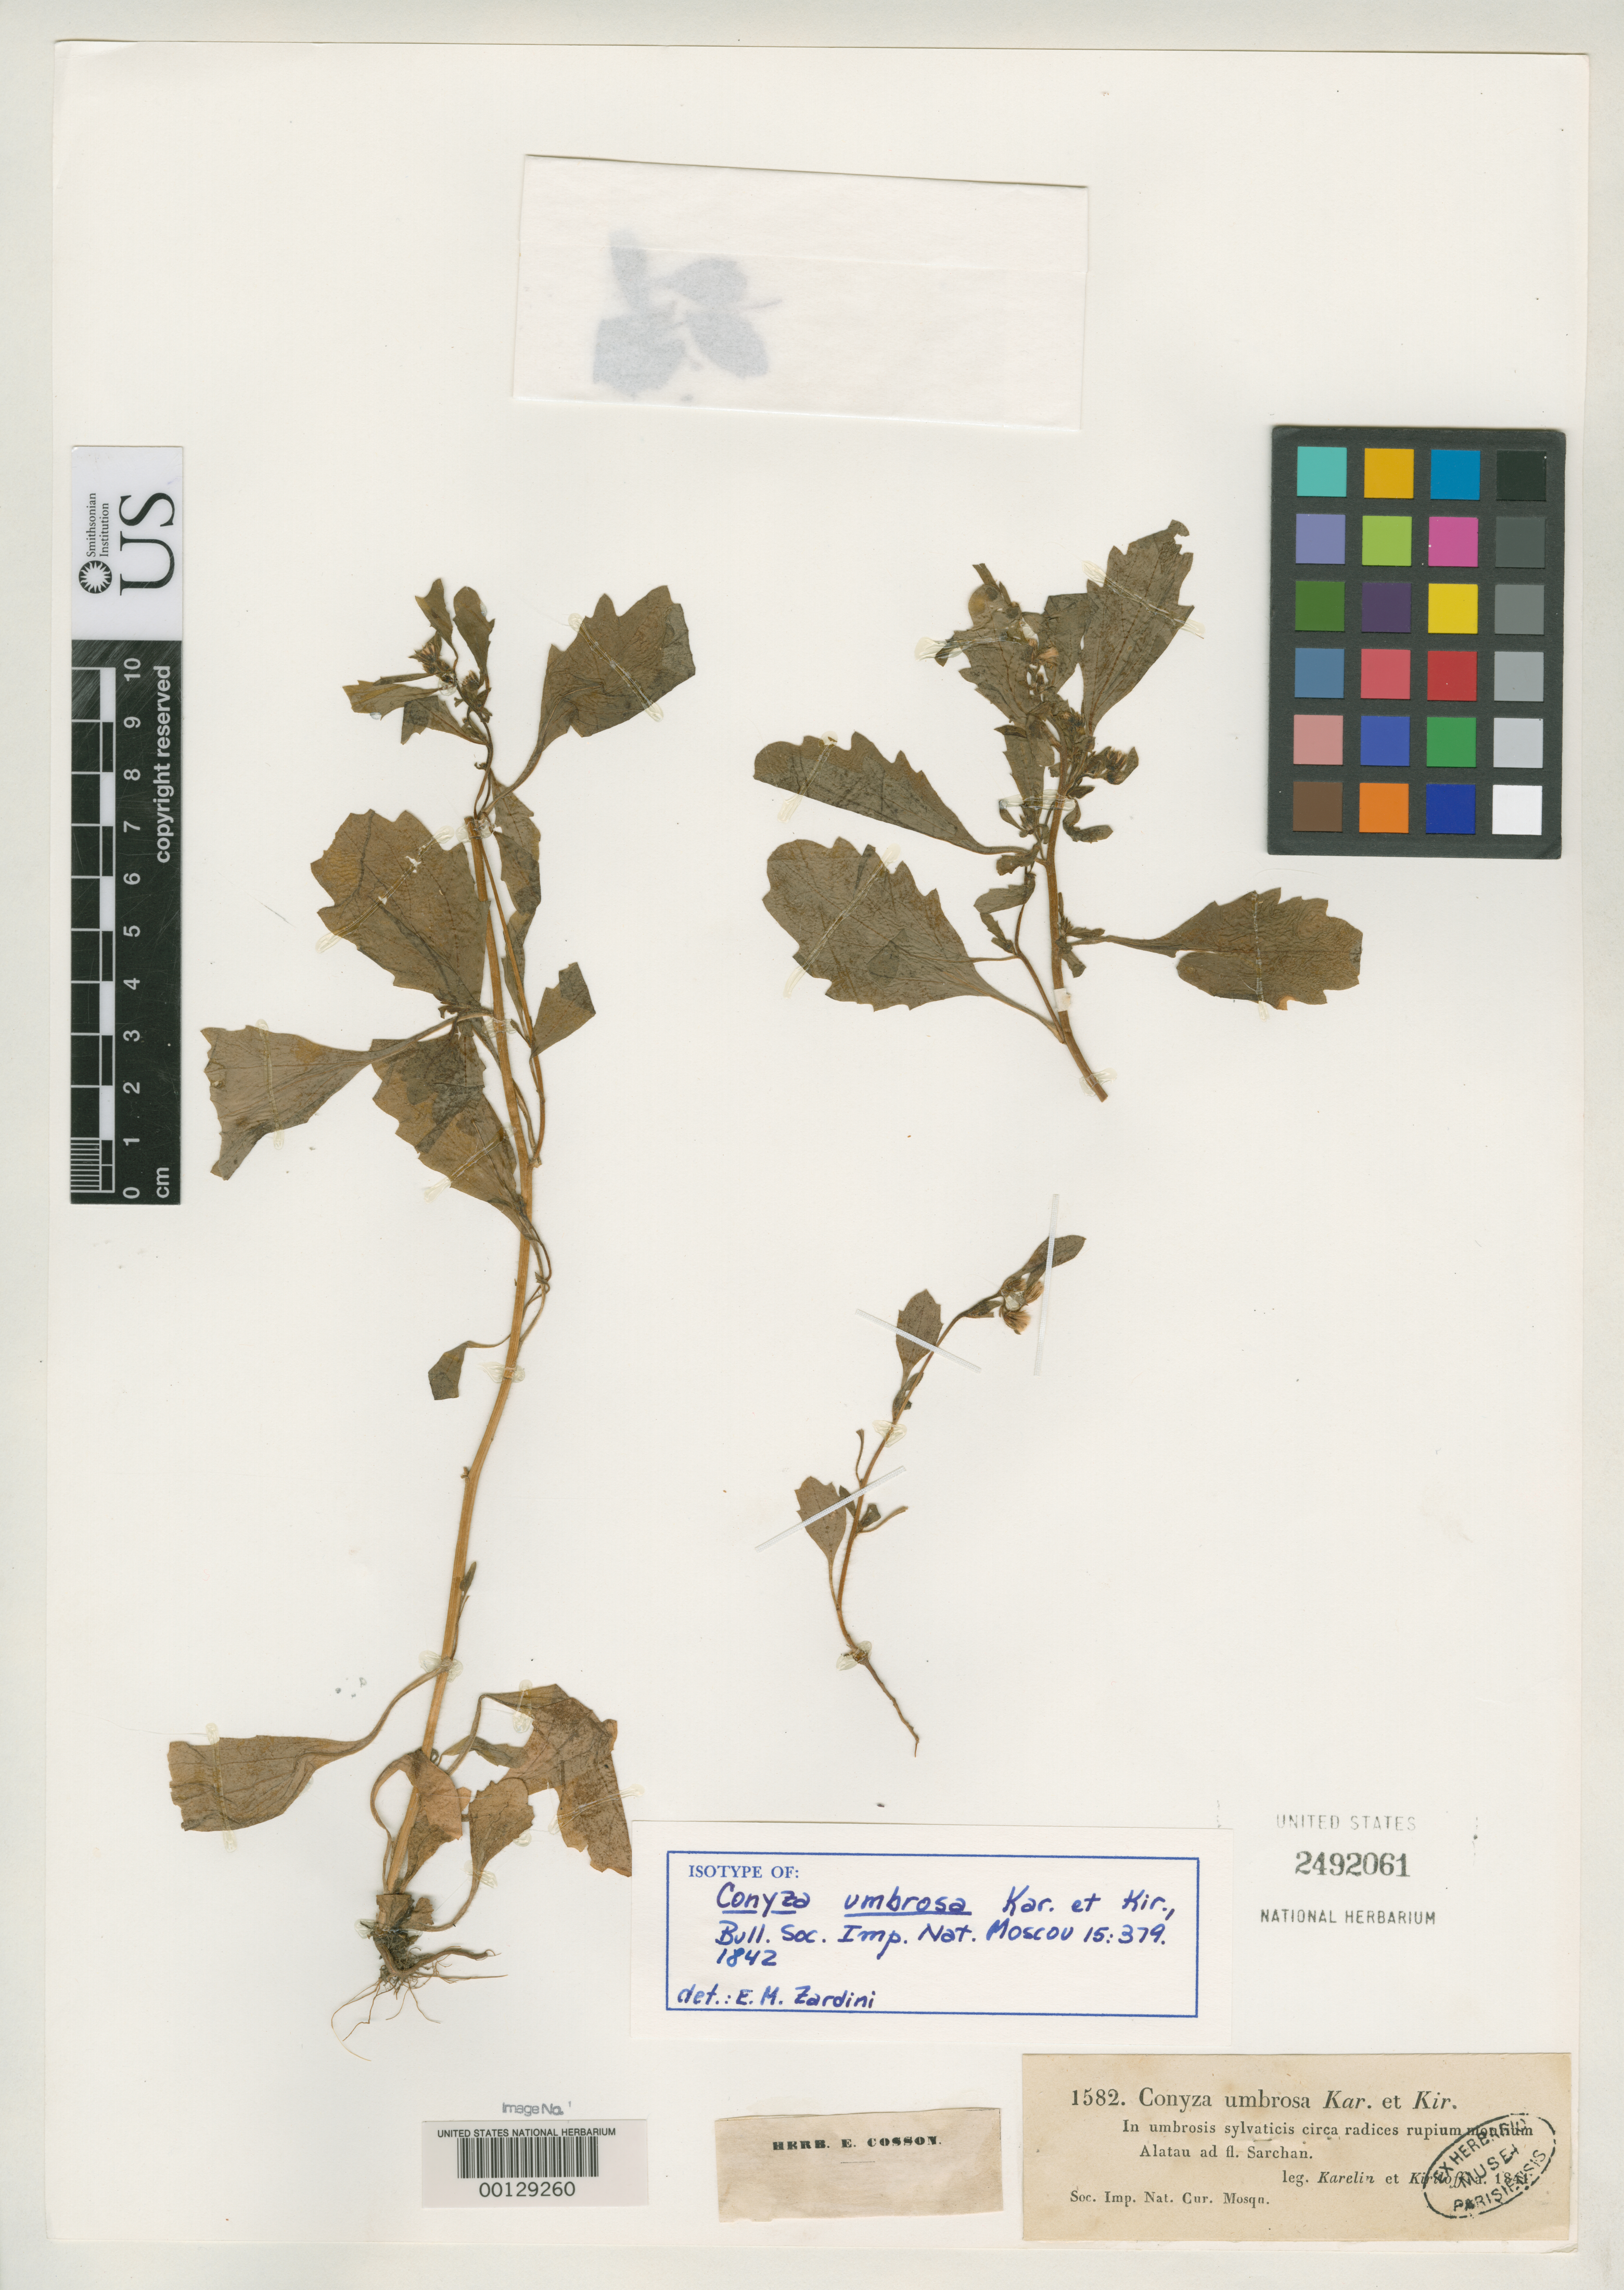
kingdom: Plantae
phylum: Tracheophyta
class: Magnoliopsida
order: Asterales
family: Asteraceae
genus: Conyza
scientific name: Conyza umbrosa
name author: Karelin & Kirilov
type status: Isotype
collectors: G. Karelin & I. Kirilow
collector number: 1582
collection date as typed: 1841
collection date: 1841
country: Kazakhstan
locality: Montium Alatau ad fl. Sarchan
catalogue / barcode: US 2492061